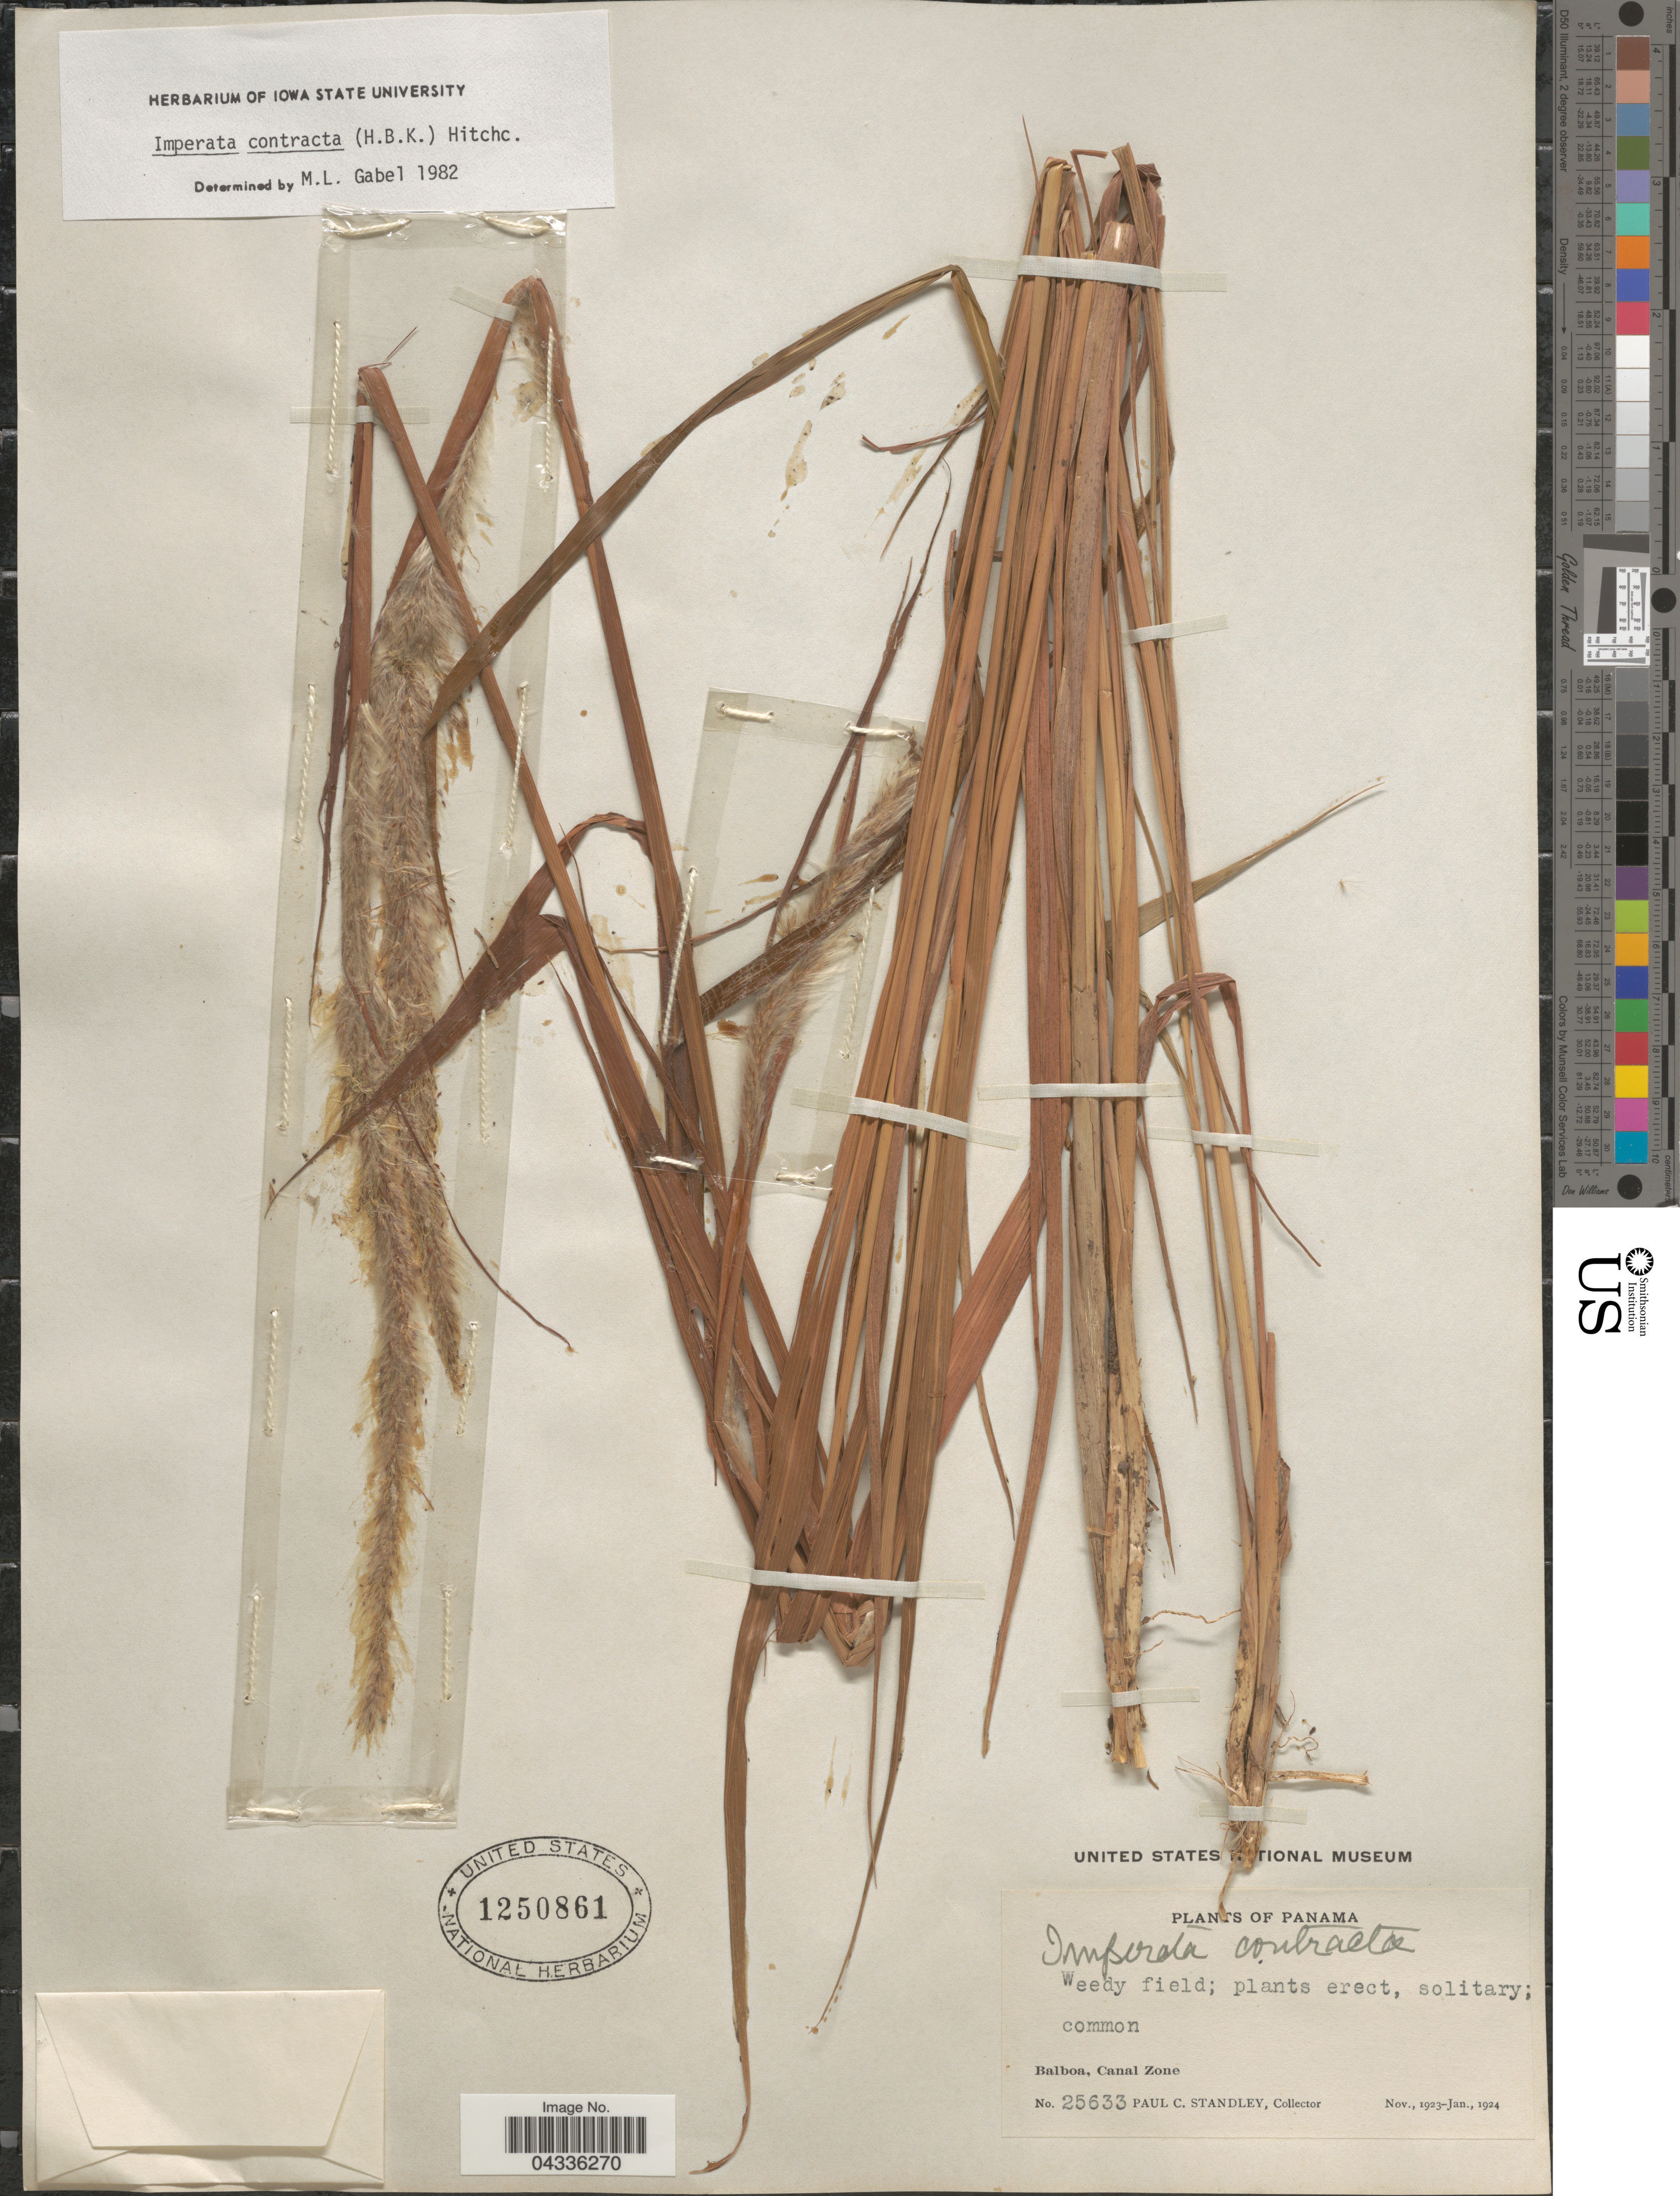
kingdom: Plantae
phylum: Tracheophyta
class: Liliopsida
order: Poales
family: Poaceae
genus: Imperata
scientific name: Imperata contracta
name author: (Kunth) Hitchc.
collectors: P. C. Standley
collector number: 25633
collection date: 1923-11/1924-01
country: Panama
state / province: Colón / Panamá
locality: Balboa, Canal Zone.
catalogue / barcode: US 1250861